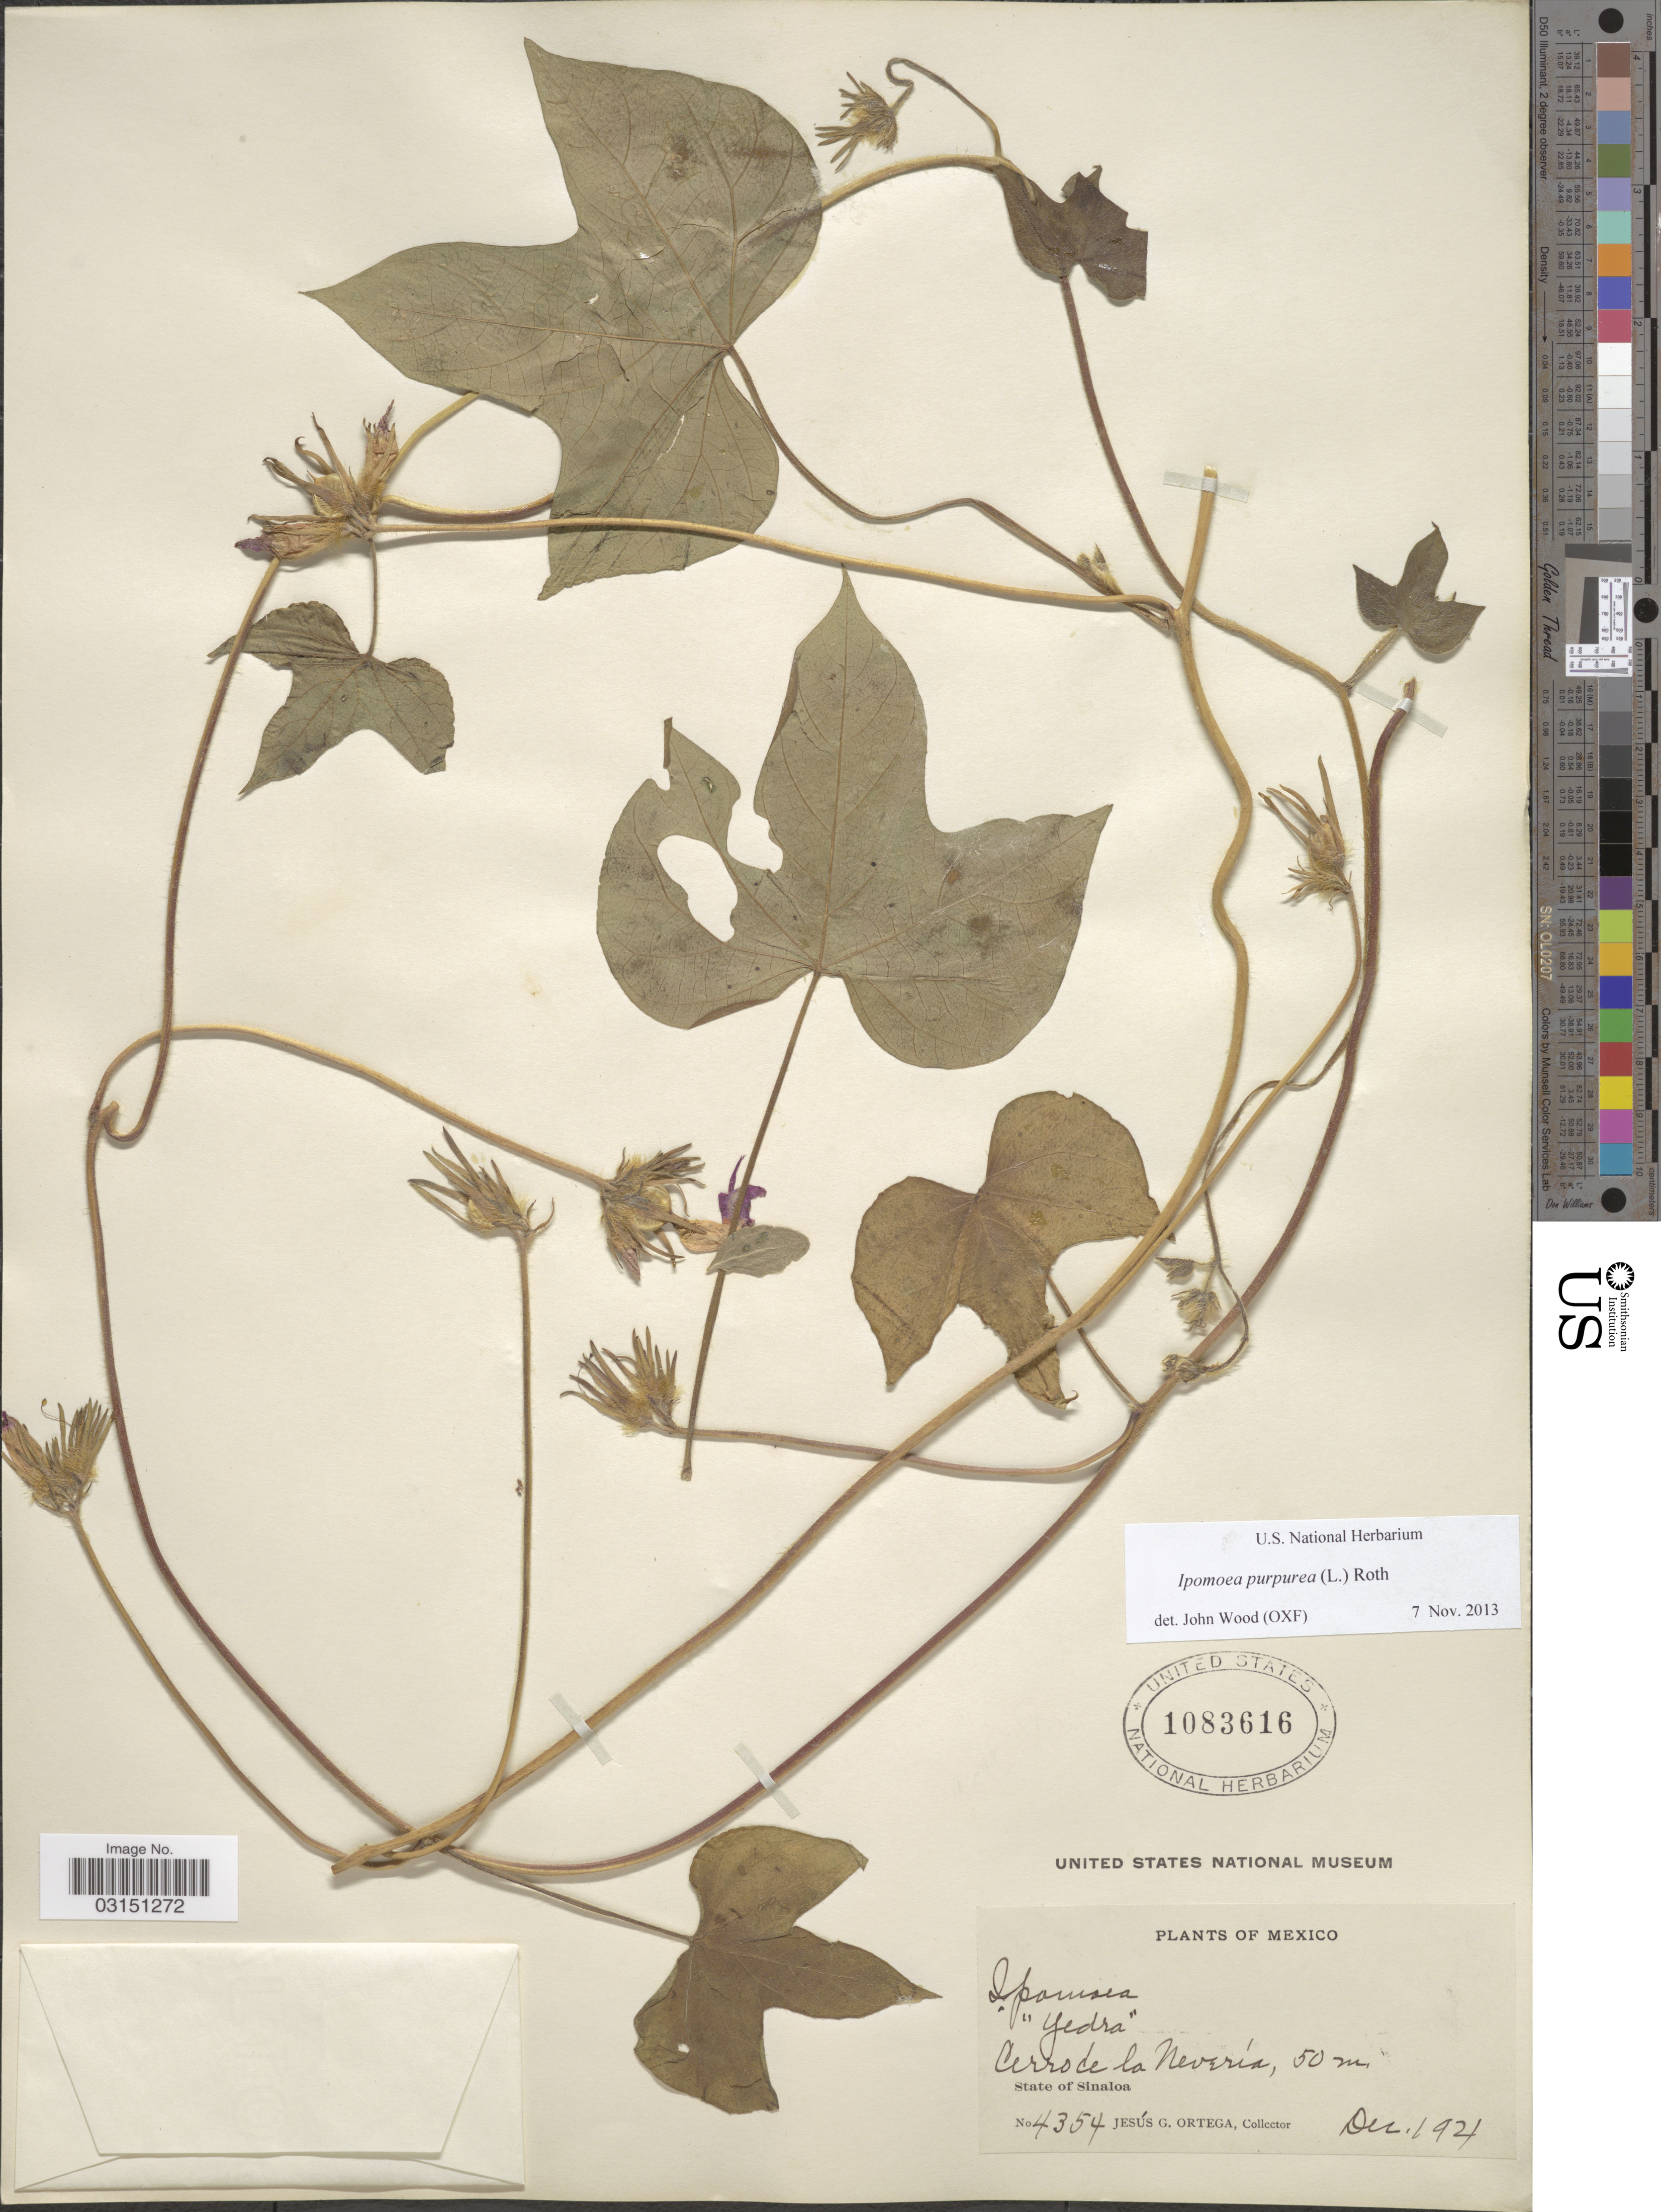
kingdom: Plantae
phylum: Tracheophyta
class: Magnoliopsida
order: Solanales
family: Convolvulaceae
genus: Ipomoea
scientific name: Ipomoea purpurea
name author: (L.) Roth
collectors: J. Ortega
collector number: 4354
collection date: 1921-12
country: Mexico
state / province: Sinaloa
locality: Cerro de la Nevería.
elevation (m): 50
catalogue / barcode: US 1083616